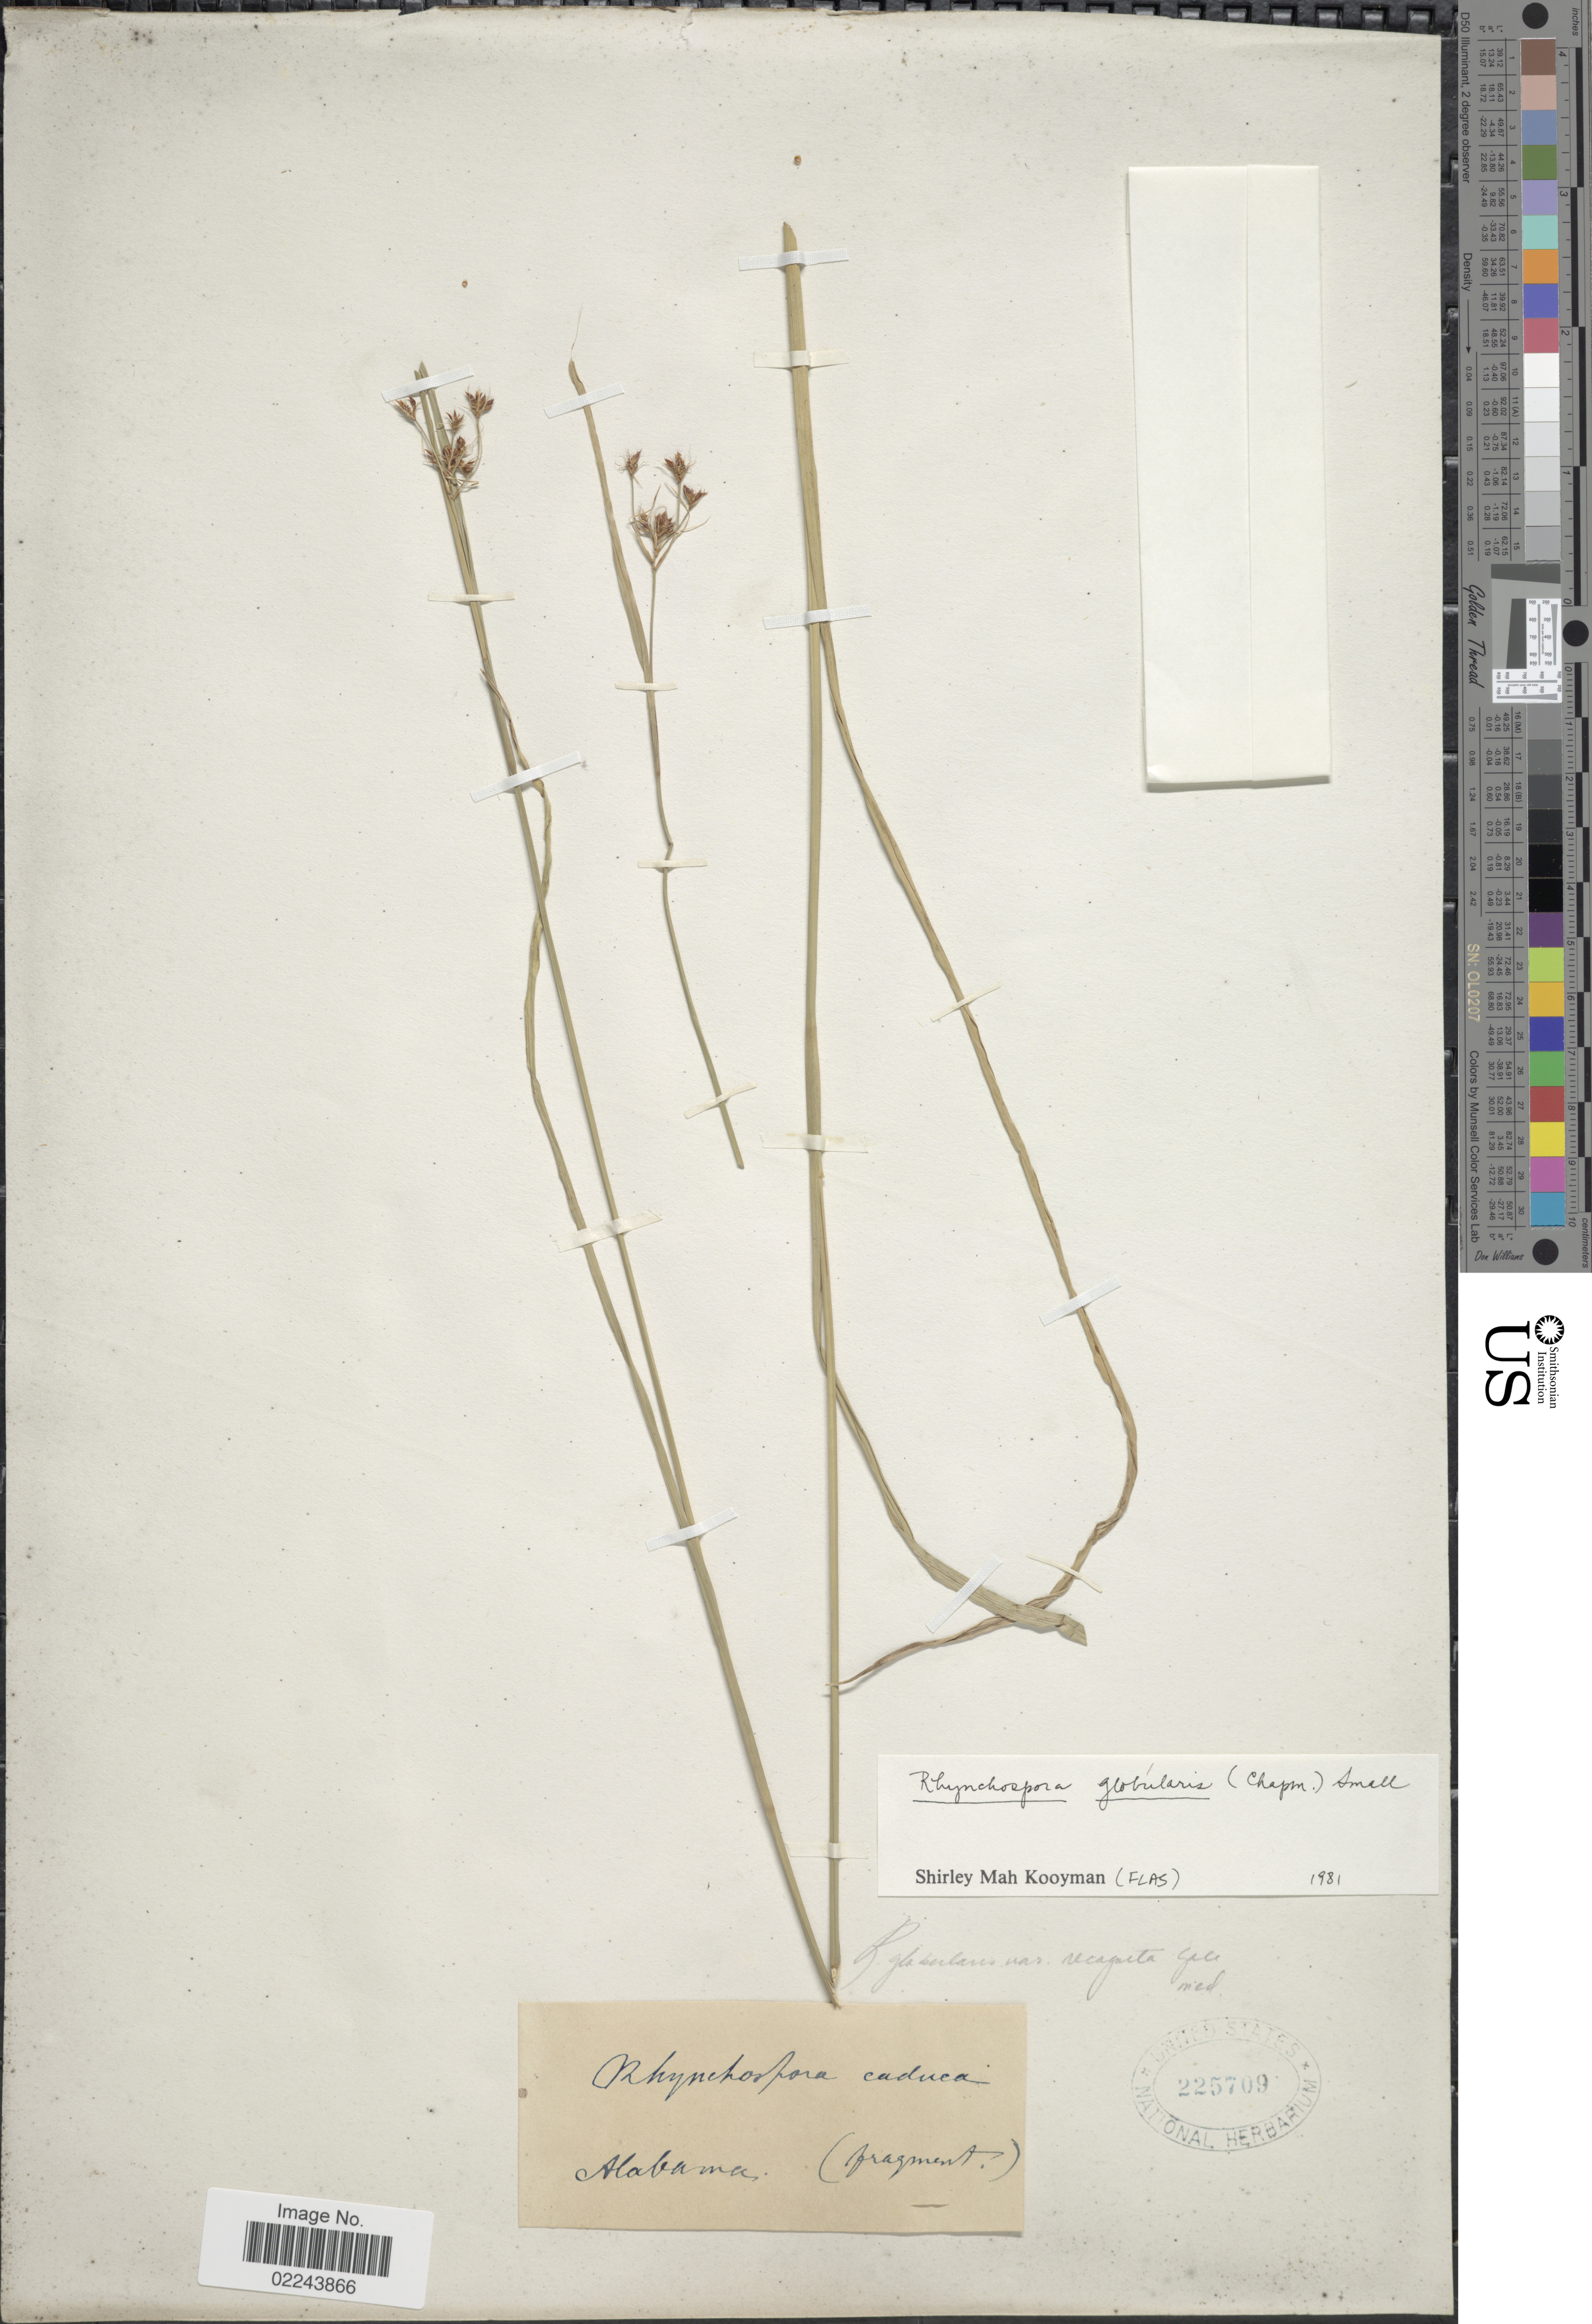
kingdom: Plantae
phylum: Tracheophyta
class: Liliopsida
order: Poales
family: Cyperaceae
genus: Rhynchospora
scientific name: Rhynchospora globularis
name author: (Chapm.) Small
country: United States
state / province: Alabama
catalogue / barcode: US 225709